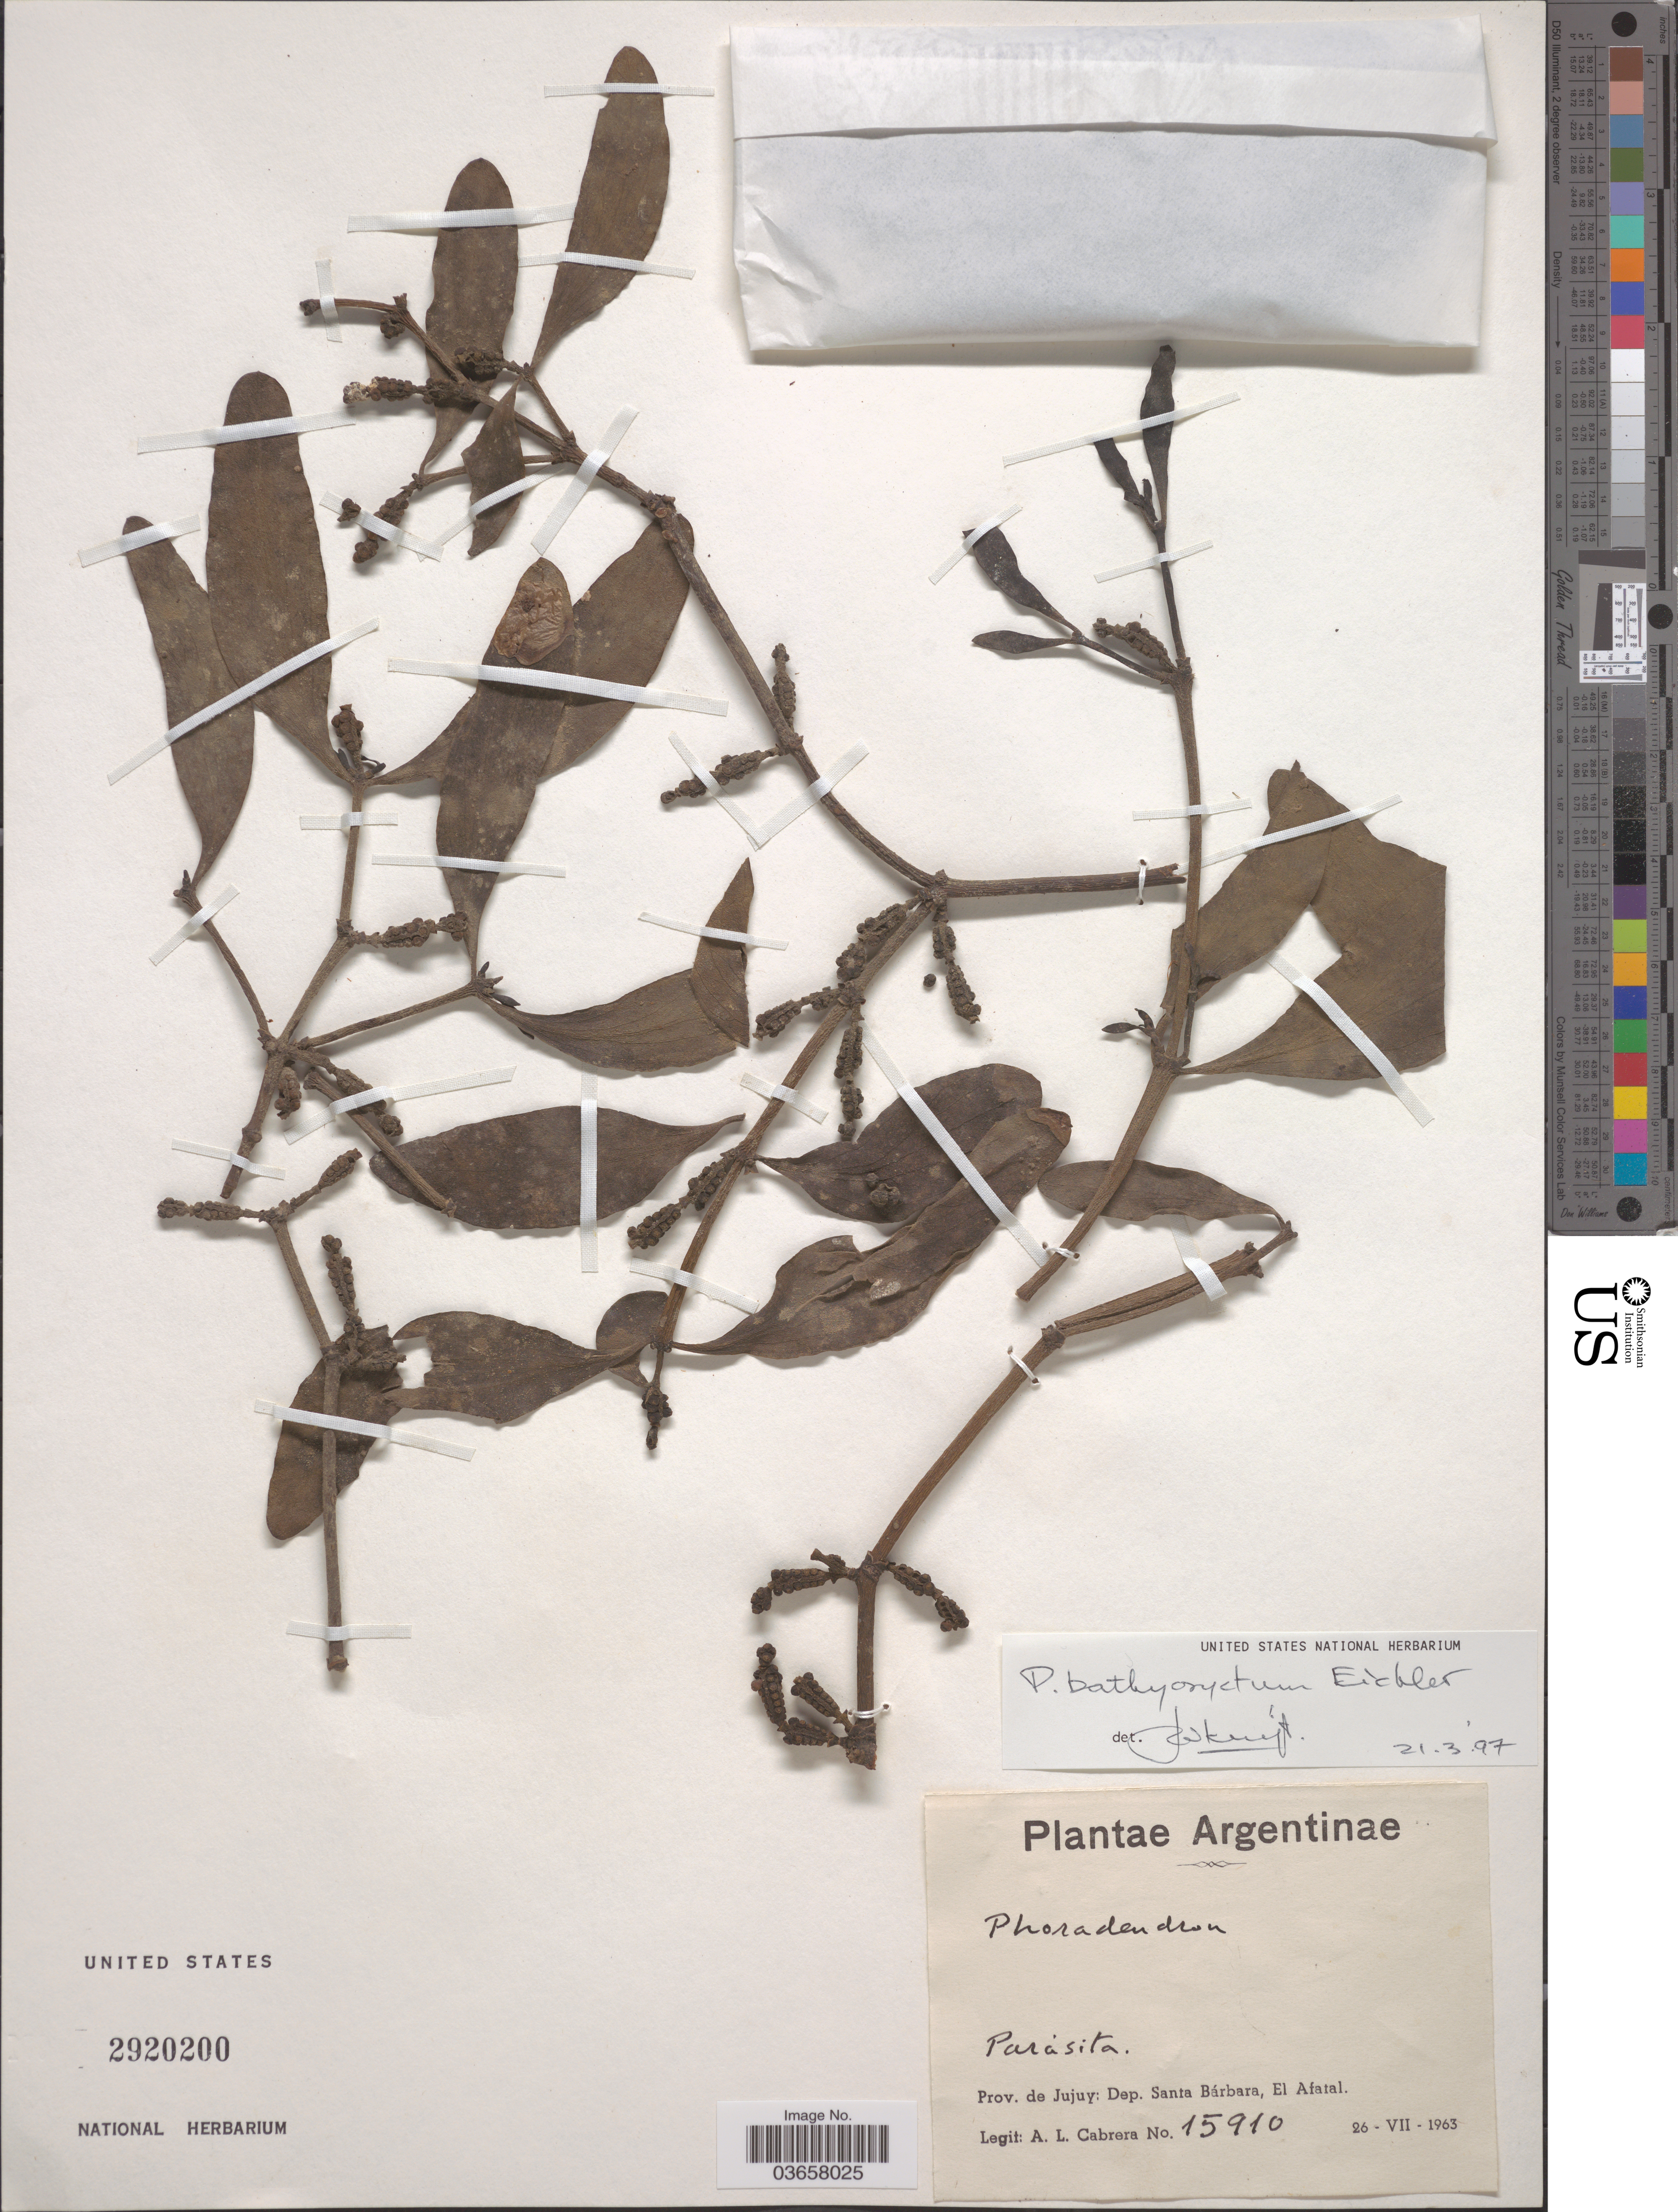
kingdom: Plantae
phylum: Tracheophyta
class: Magnoliopsida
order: Santalales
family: Viscaceae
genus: Phoradendron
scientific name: Phoradendron bathyoryctorum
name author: Eichler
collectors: A. L. Cabrera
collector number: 15910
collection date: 1963-07-26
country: Argentina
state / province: Jujuy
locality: Dep. Santa Bárbara, El Afatal.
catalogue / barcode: US 2920200